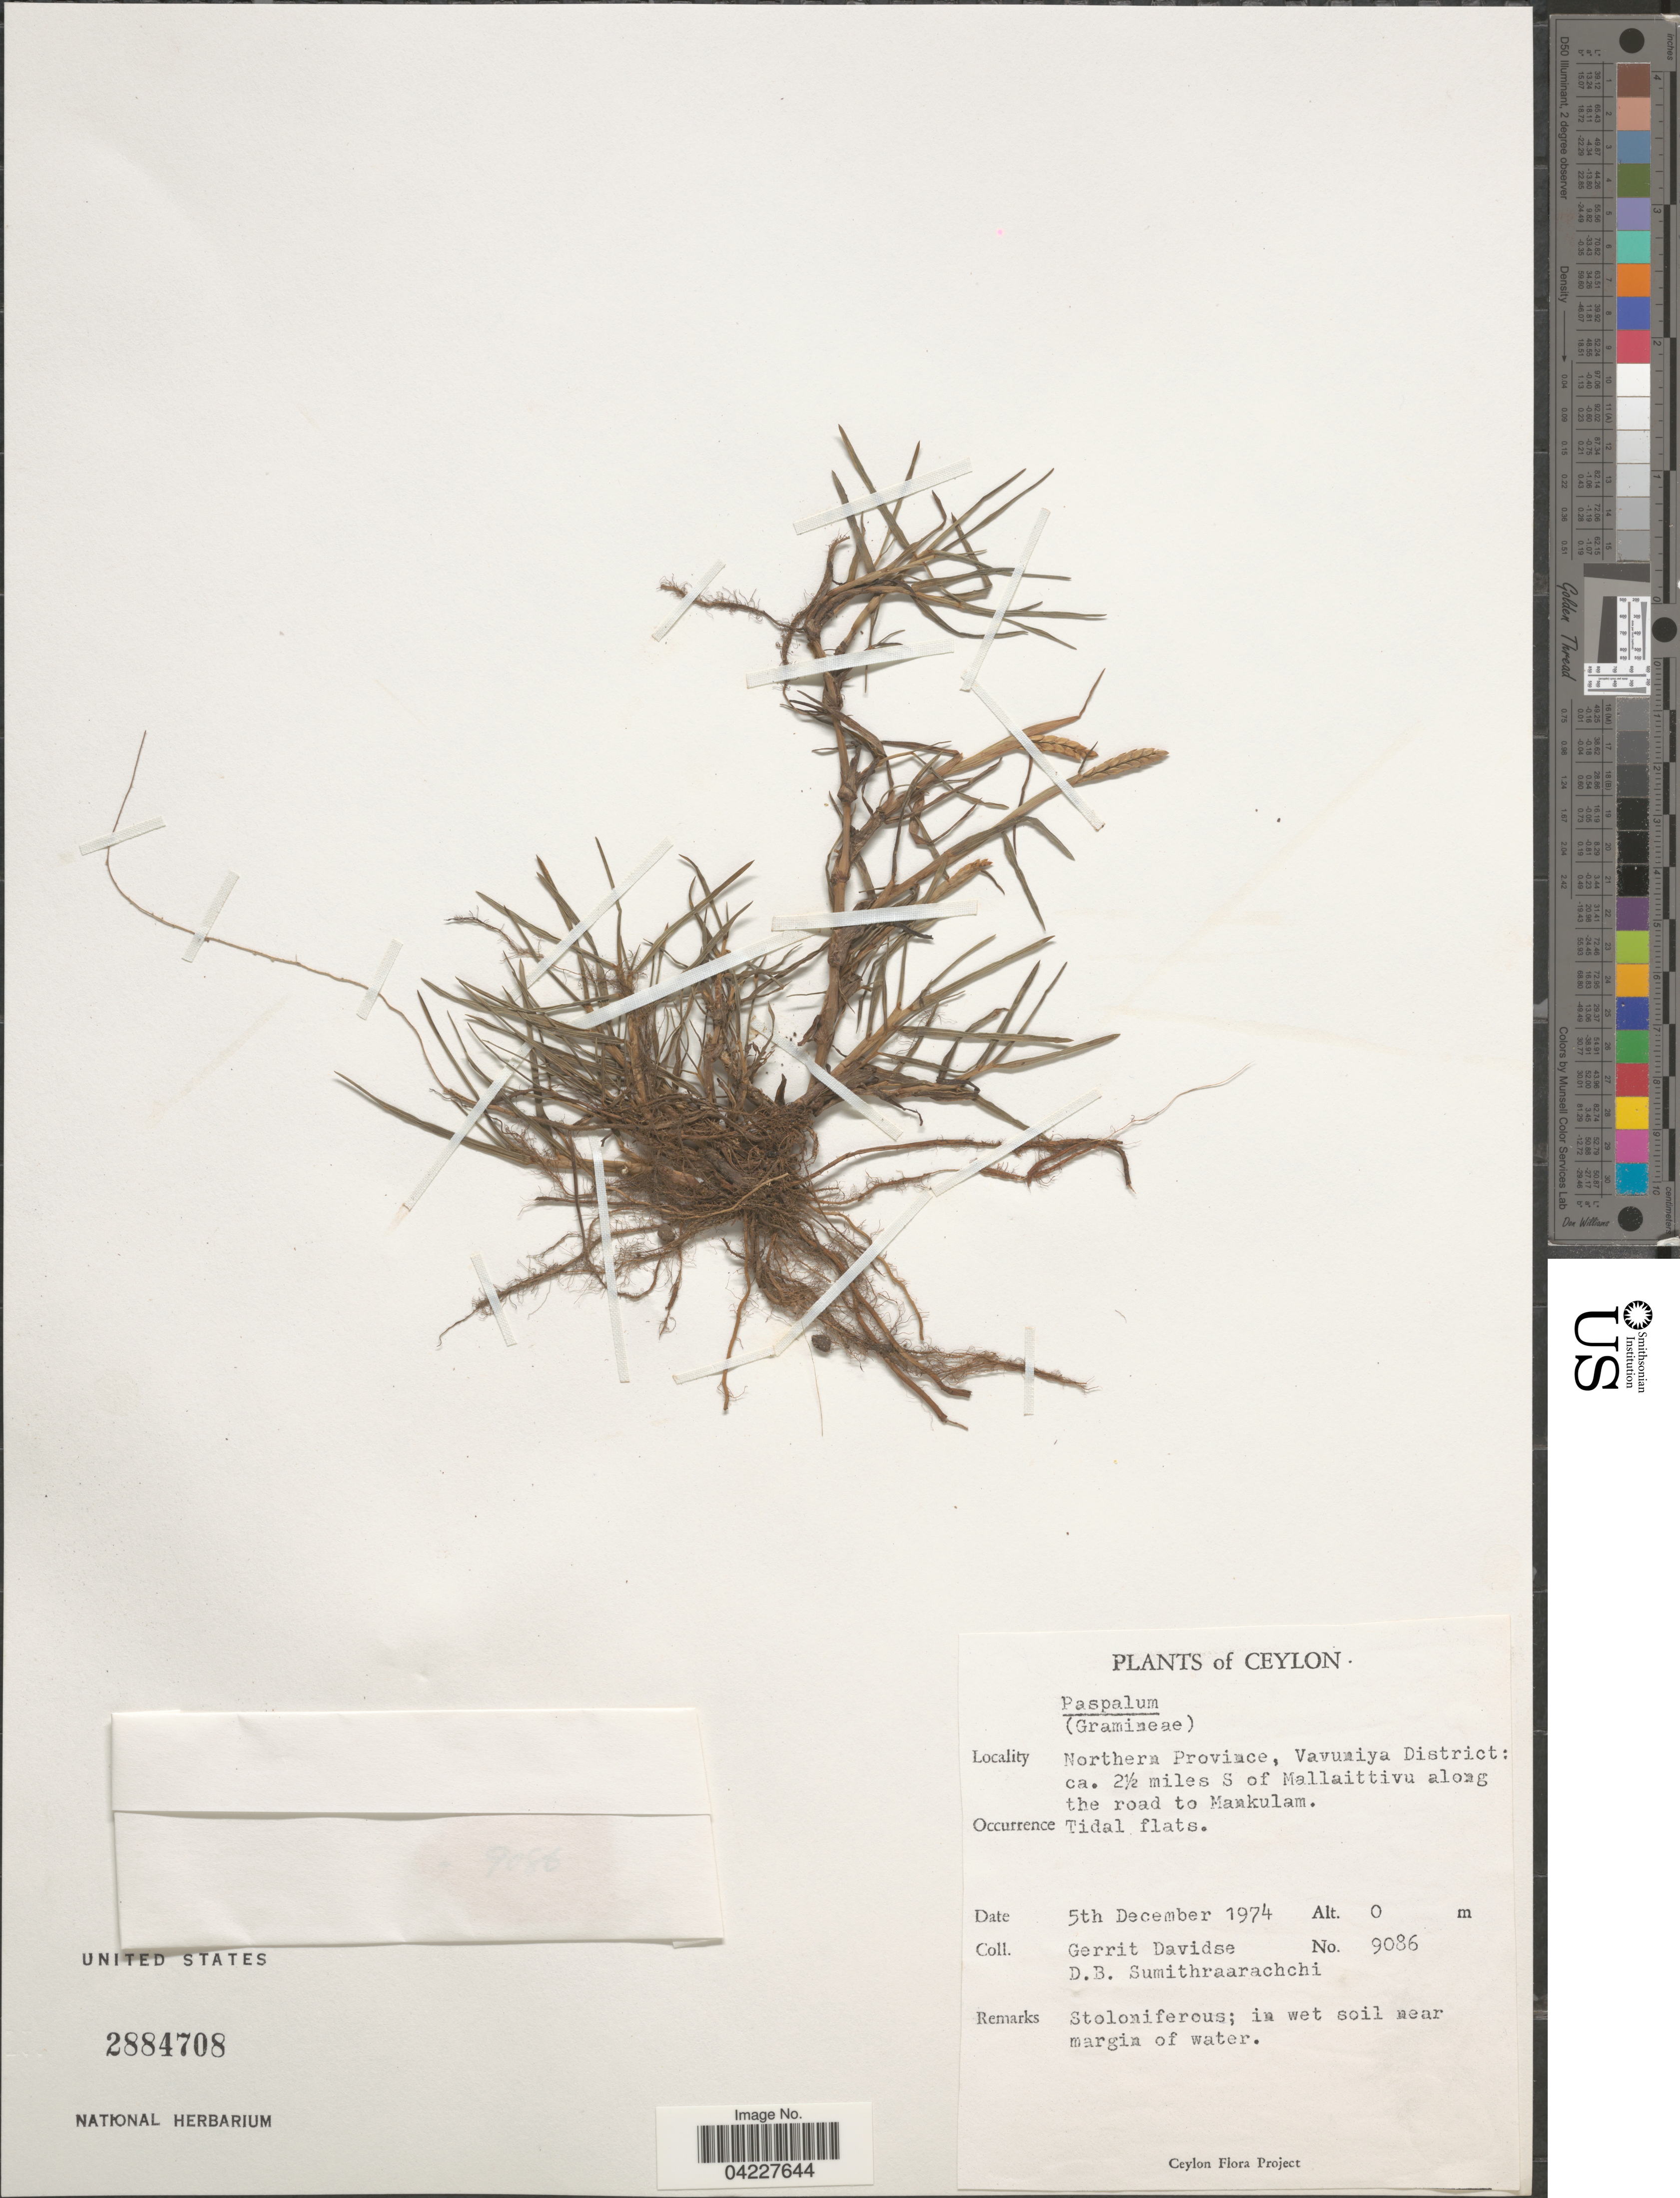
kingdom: Plantae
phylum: Tracheophyta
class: Liliopsida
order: Poales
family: Poaceae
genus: Paspalum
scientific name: Paspalum sp.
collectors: G. Davidse & D. B. Sumithraarachchi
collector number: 9086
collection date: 1974-12-05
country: Sri Lanka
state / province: Northern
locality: Ceylon. Vavuniya District: ca. 2 1/2 miles S of Mallaittivu along the road to Mankulam.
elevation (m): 0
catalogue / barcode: US 2884708